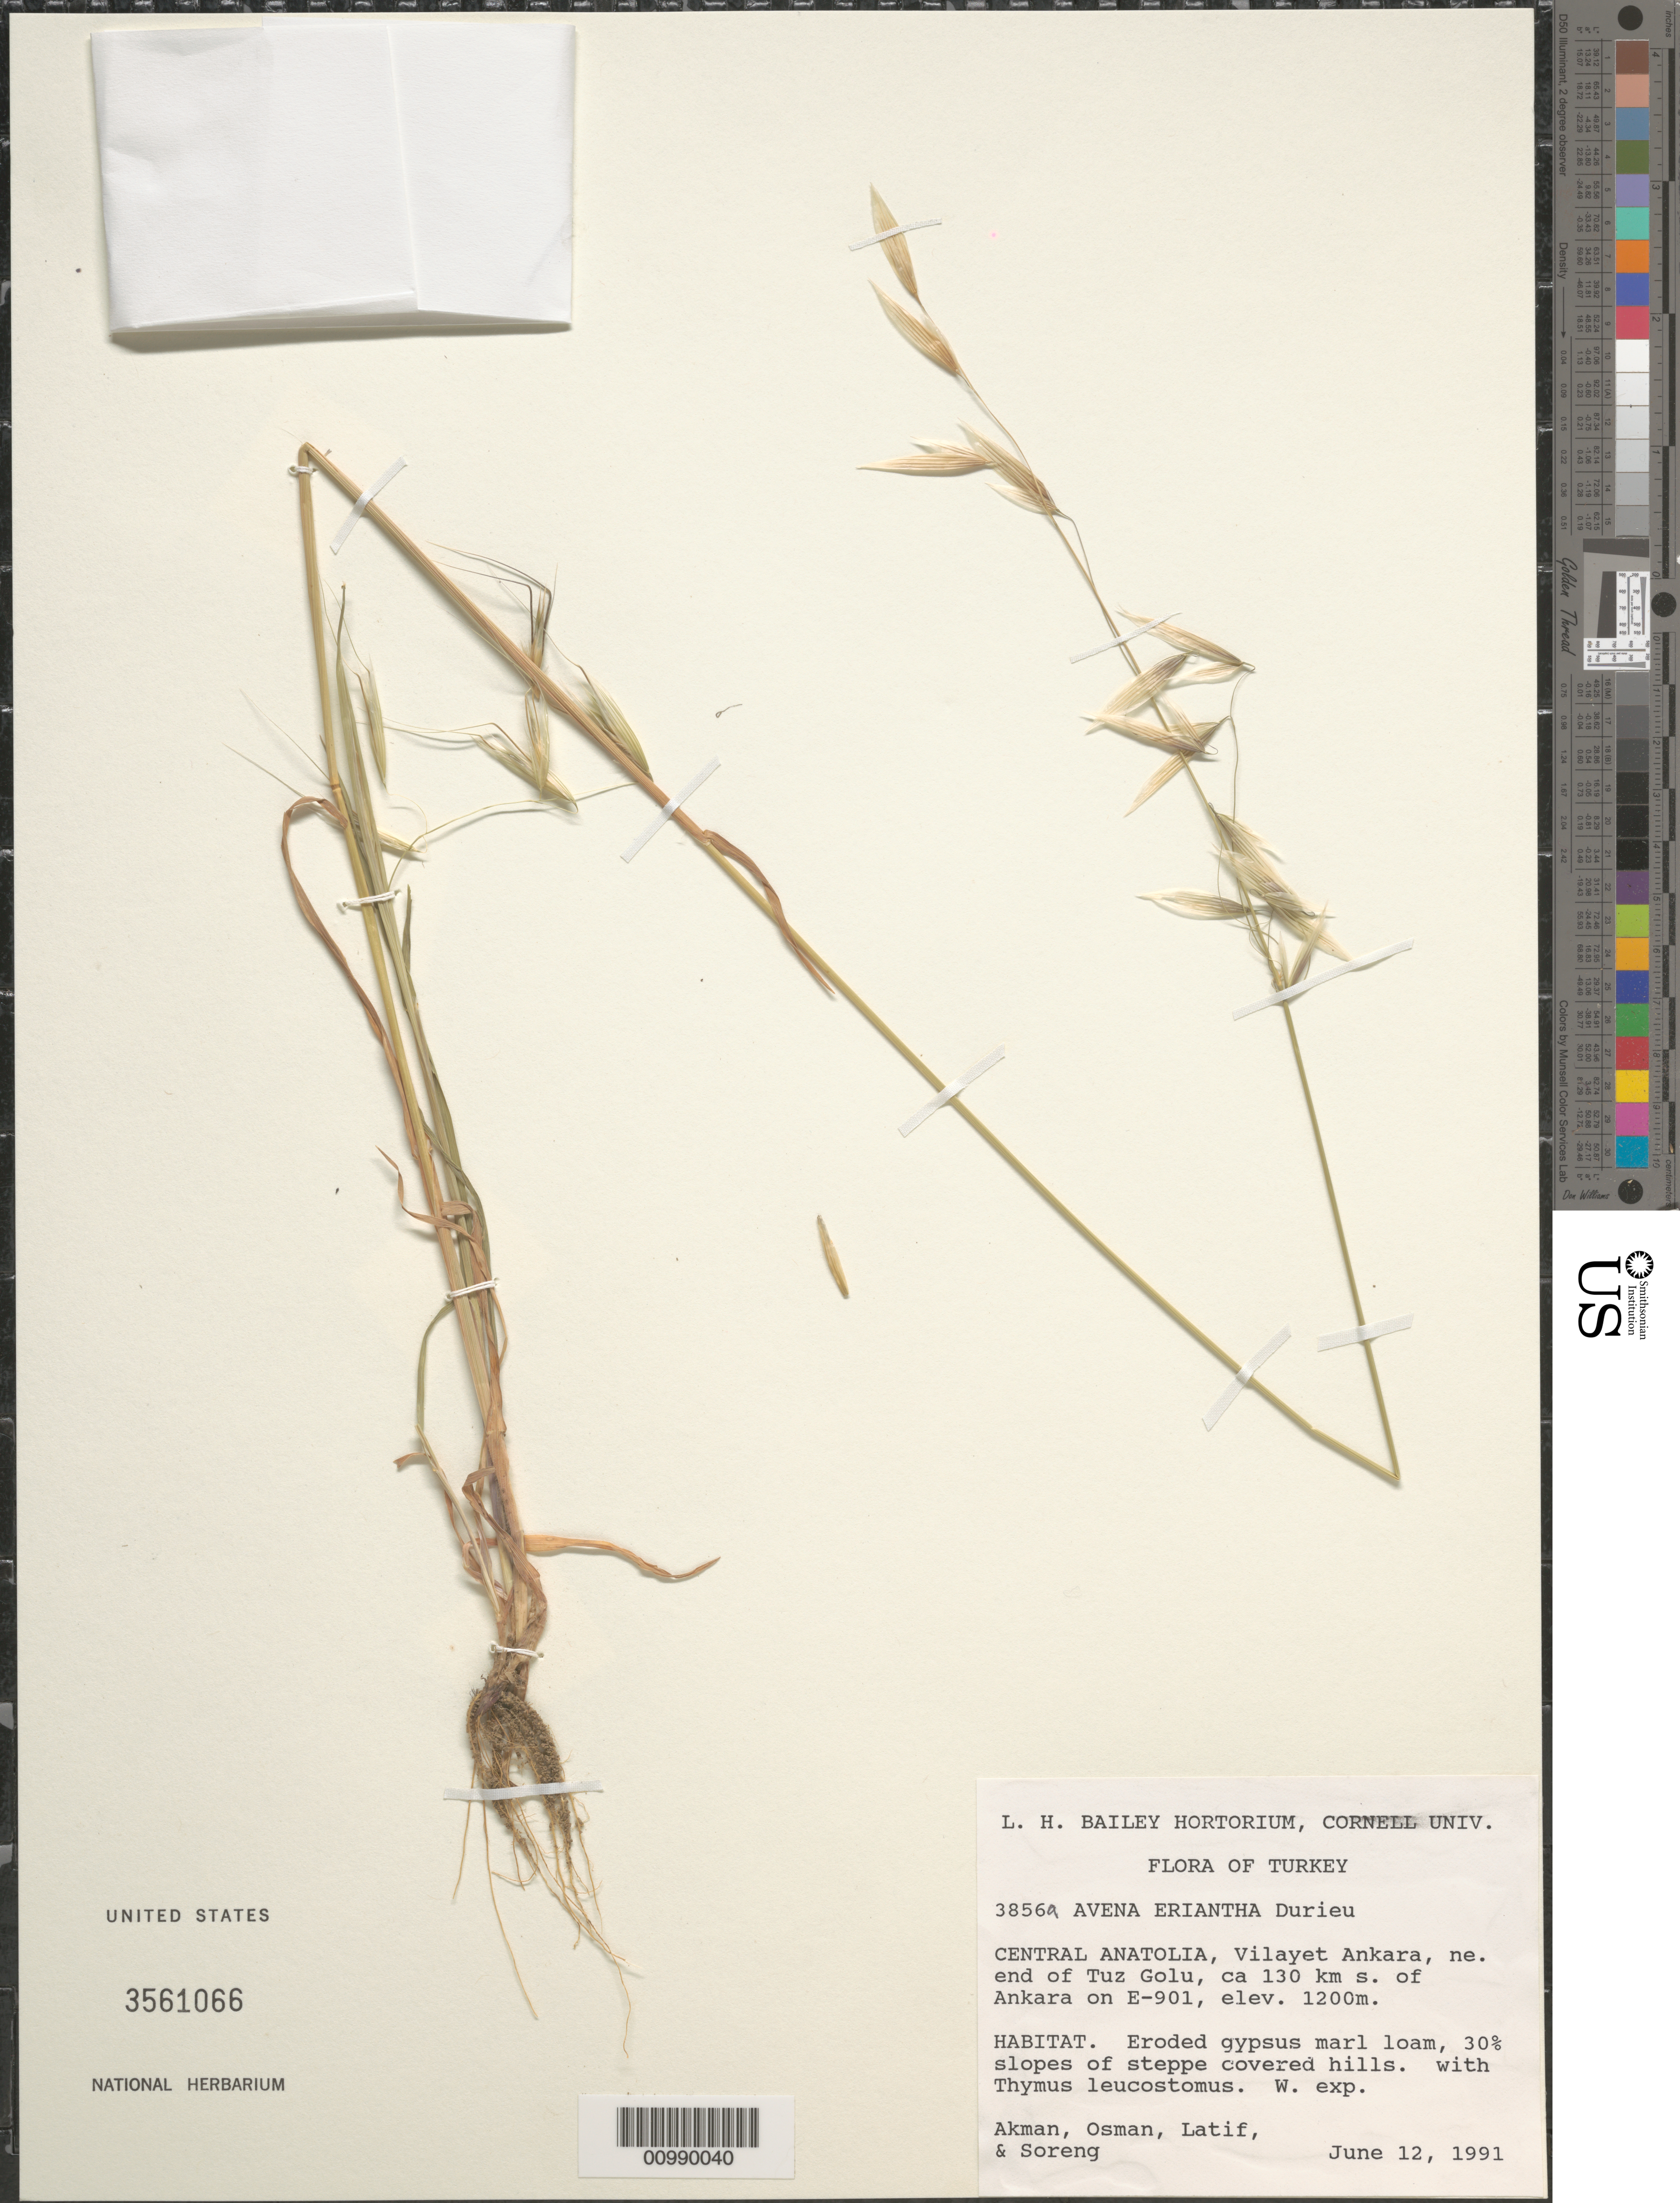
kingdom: Plantae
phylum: Tracheophyta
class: Liliopsida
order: Poales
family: Poaceae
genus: Avena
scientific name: Avena eriantha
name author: Durieu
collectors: R. J. Soreng, Y. Akman, O. Ketenoglu & L. Kurt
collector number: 3856-a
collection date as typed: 12 Jun 1991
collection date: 1991-06-12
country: Turkey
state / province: Ankara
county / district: Sereflikochisar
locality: Vilayet Ankara, ne. end of Tuz Golu, ca 130 km S of Ankara on E-901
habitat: Eroded gypsus marl loam, 30% slopes of steppe covered hills. with Thymus leucostomus. W. exp.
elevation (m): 1200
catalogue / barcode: US 3561066